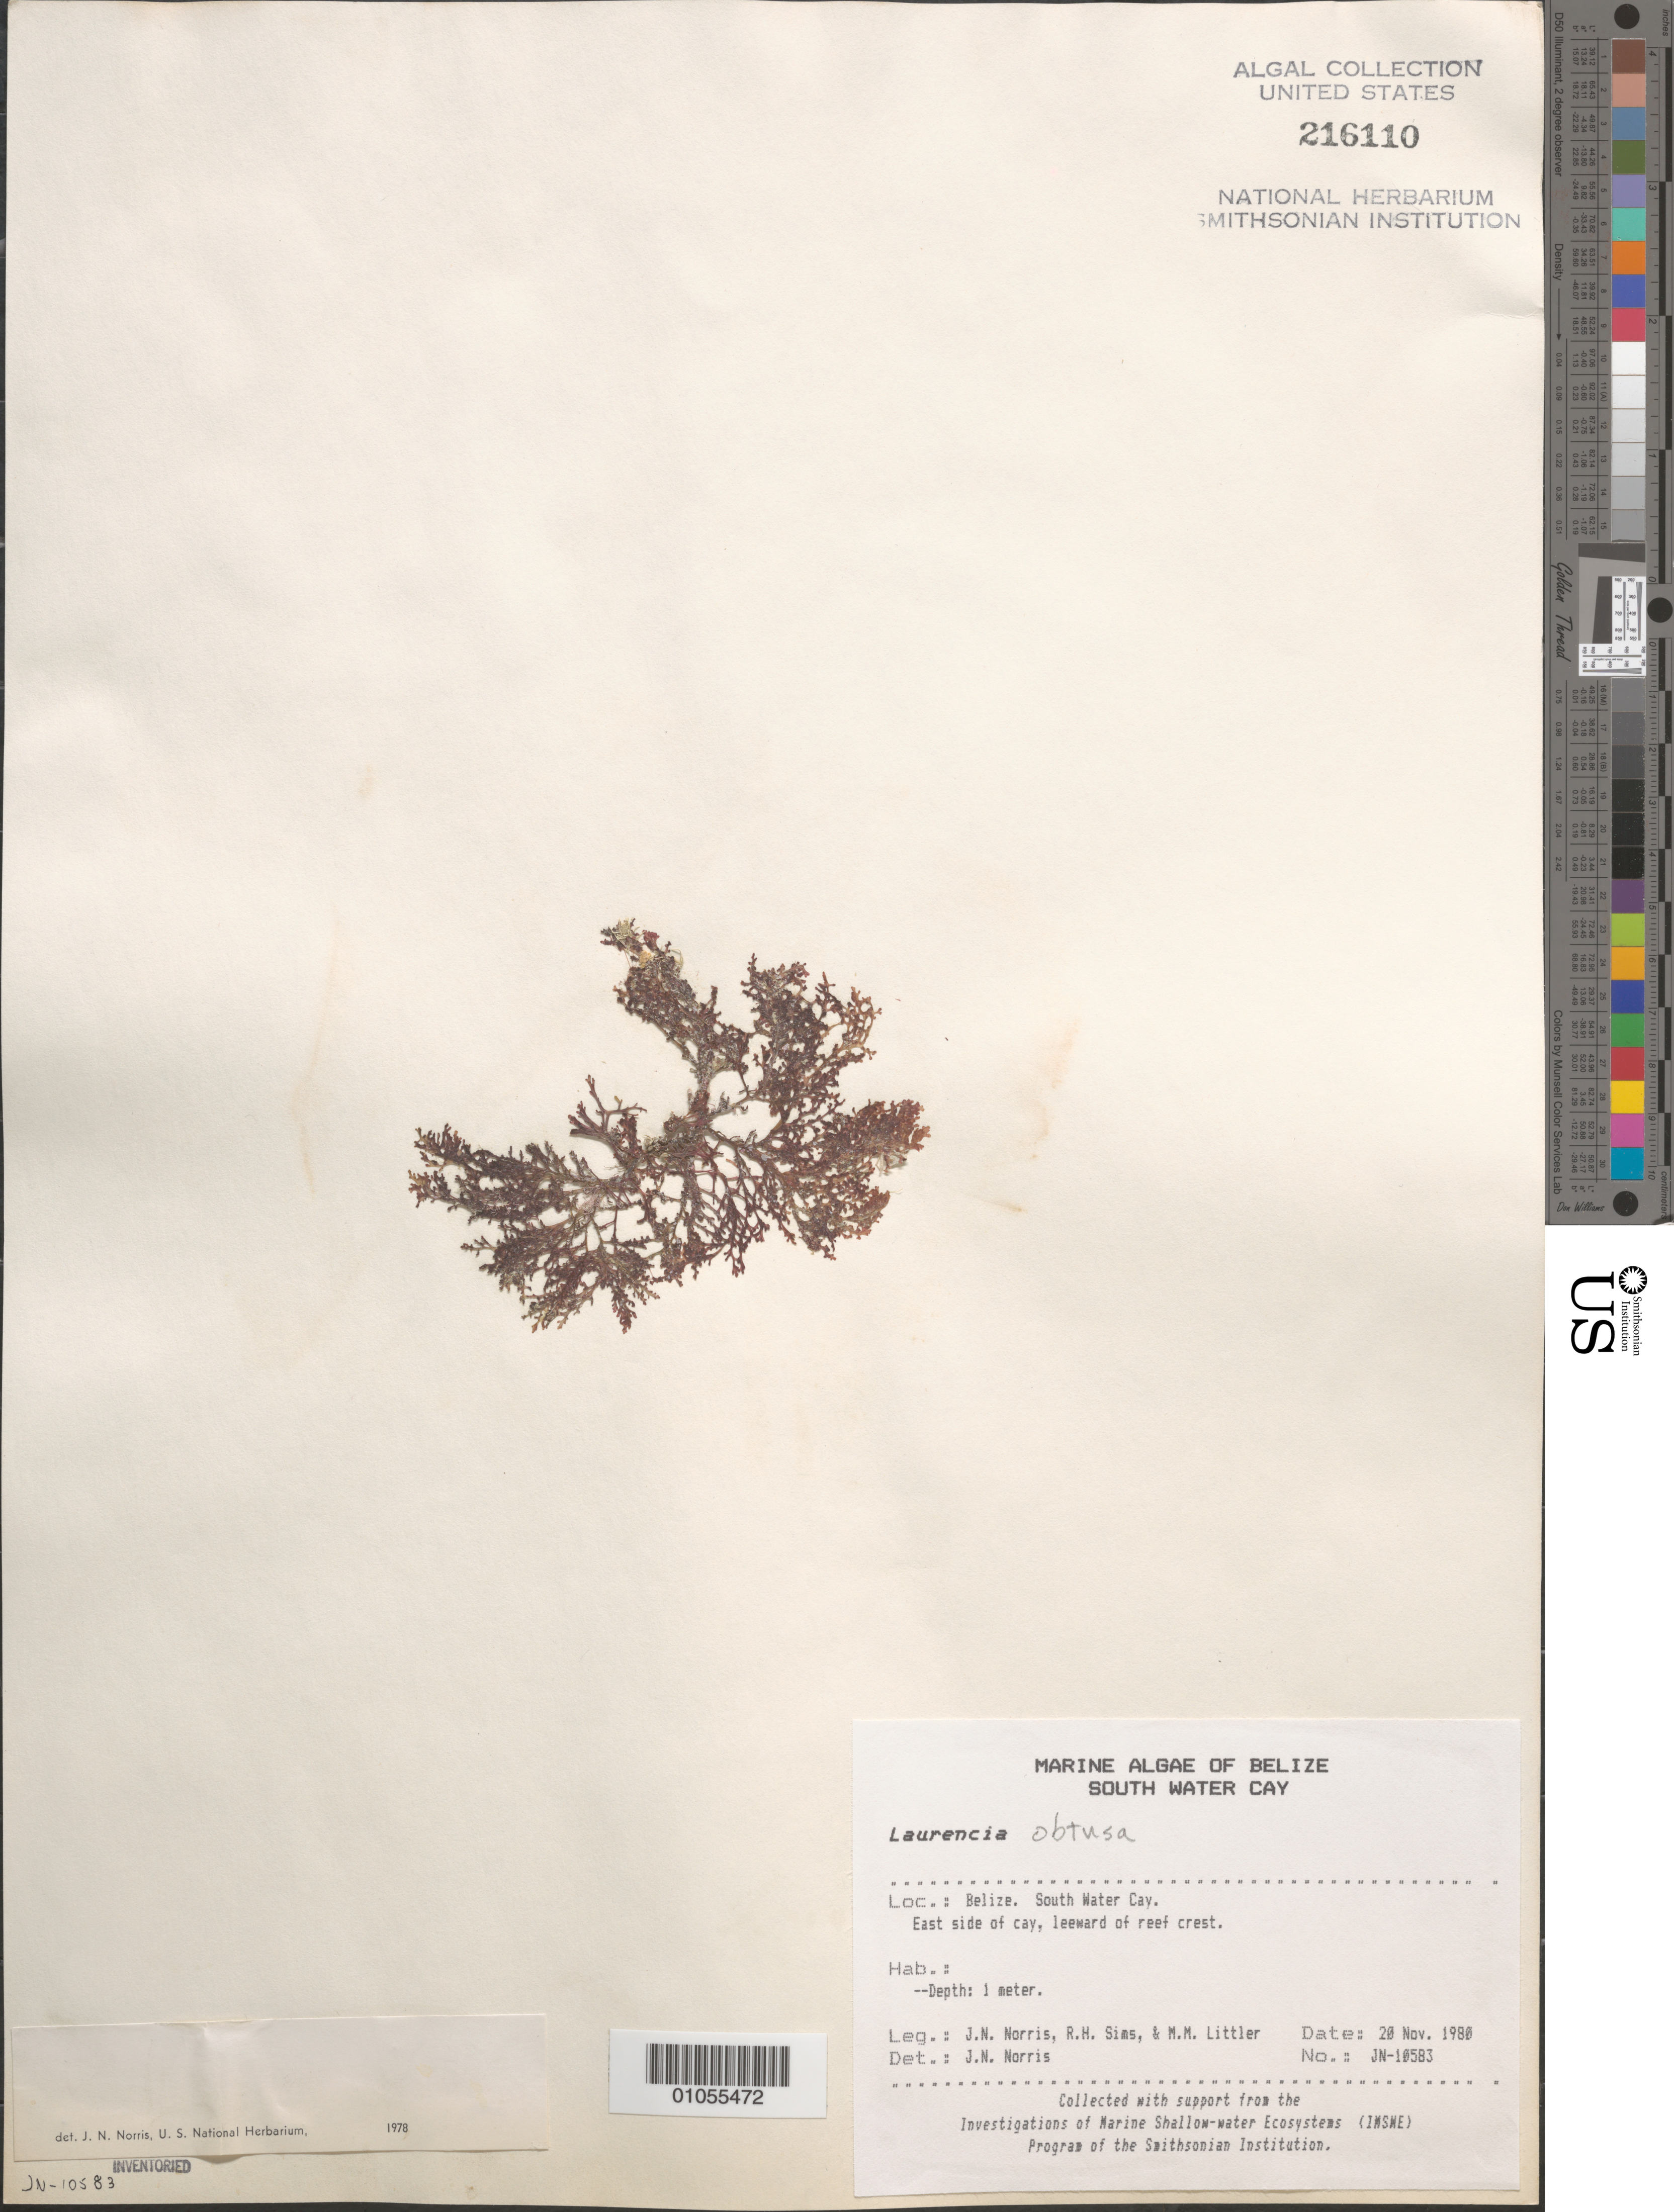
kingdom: Plantae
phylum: Rhodophyta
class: Florideophyceae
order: Ceramiales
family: Rhodomelaceae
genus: Laurencia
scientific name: Laurencia obtusa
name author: (Huds.) J.V.Lamouroux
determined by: Norris, James N.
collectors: J. N. Norris, R. H. Sims & M. M. Littler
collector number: JN-10583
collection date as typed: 20 Nov 1980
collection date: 1980-11-20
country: Belize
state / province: Stann Creek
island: South Water Cay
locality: East side of cay, leeward of reef crest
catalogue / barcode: US 216110